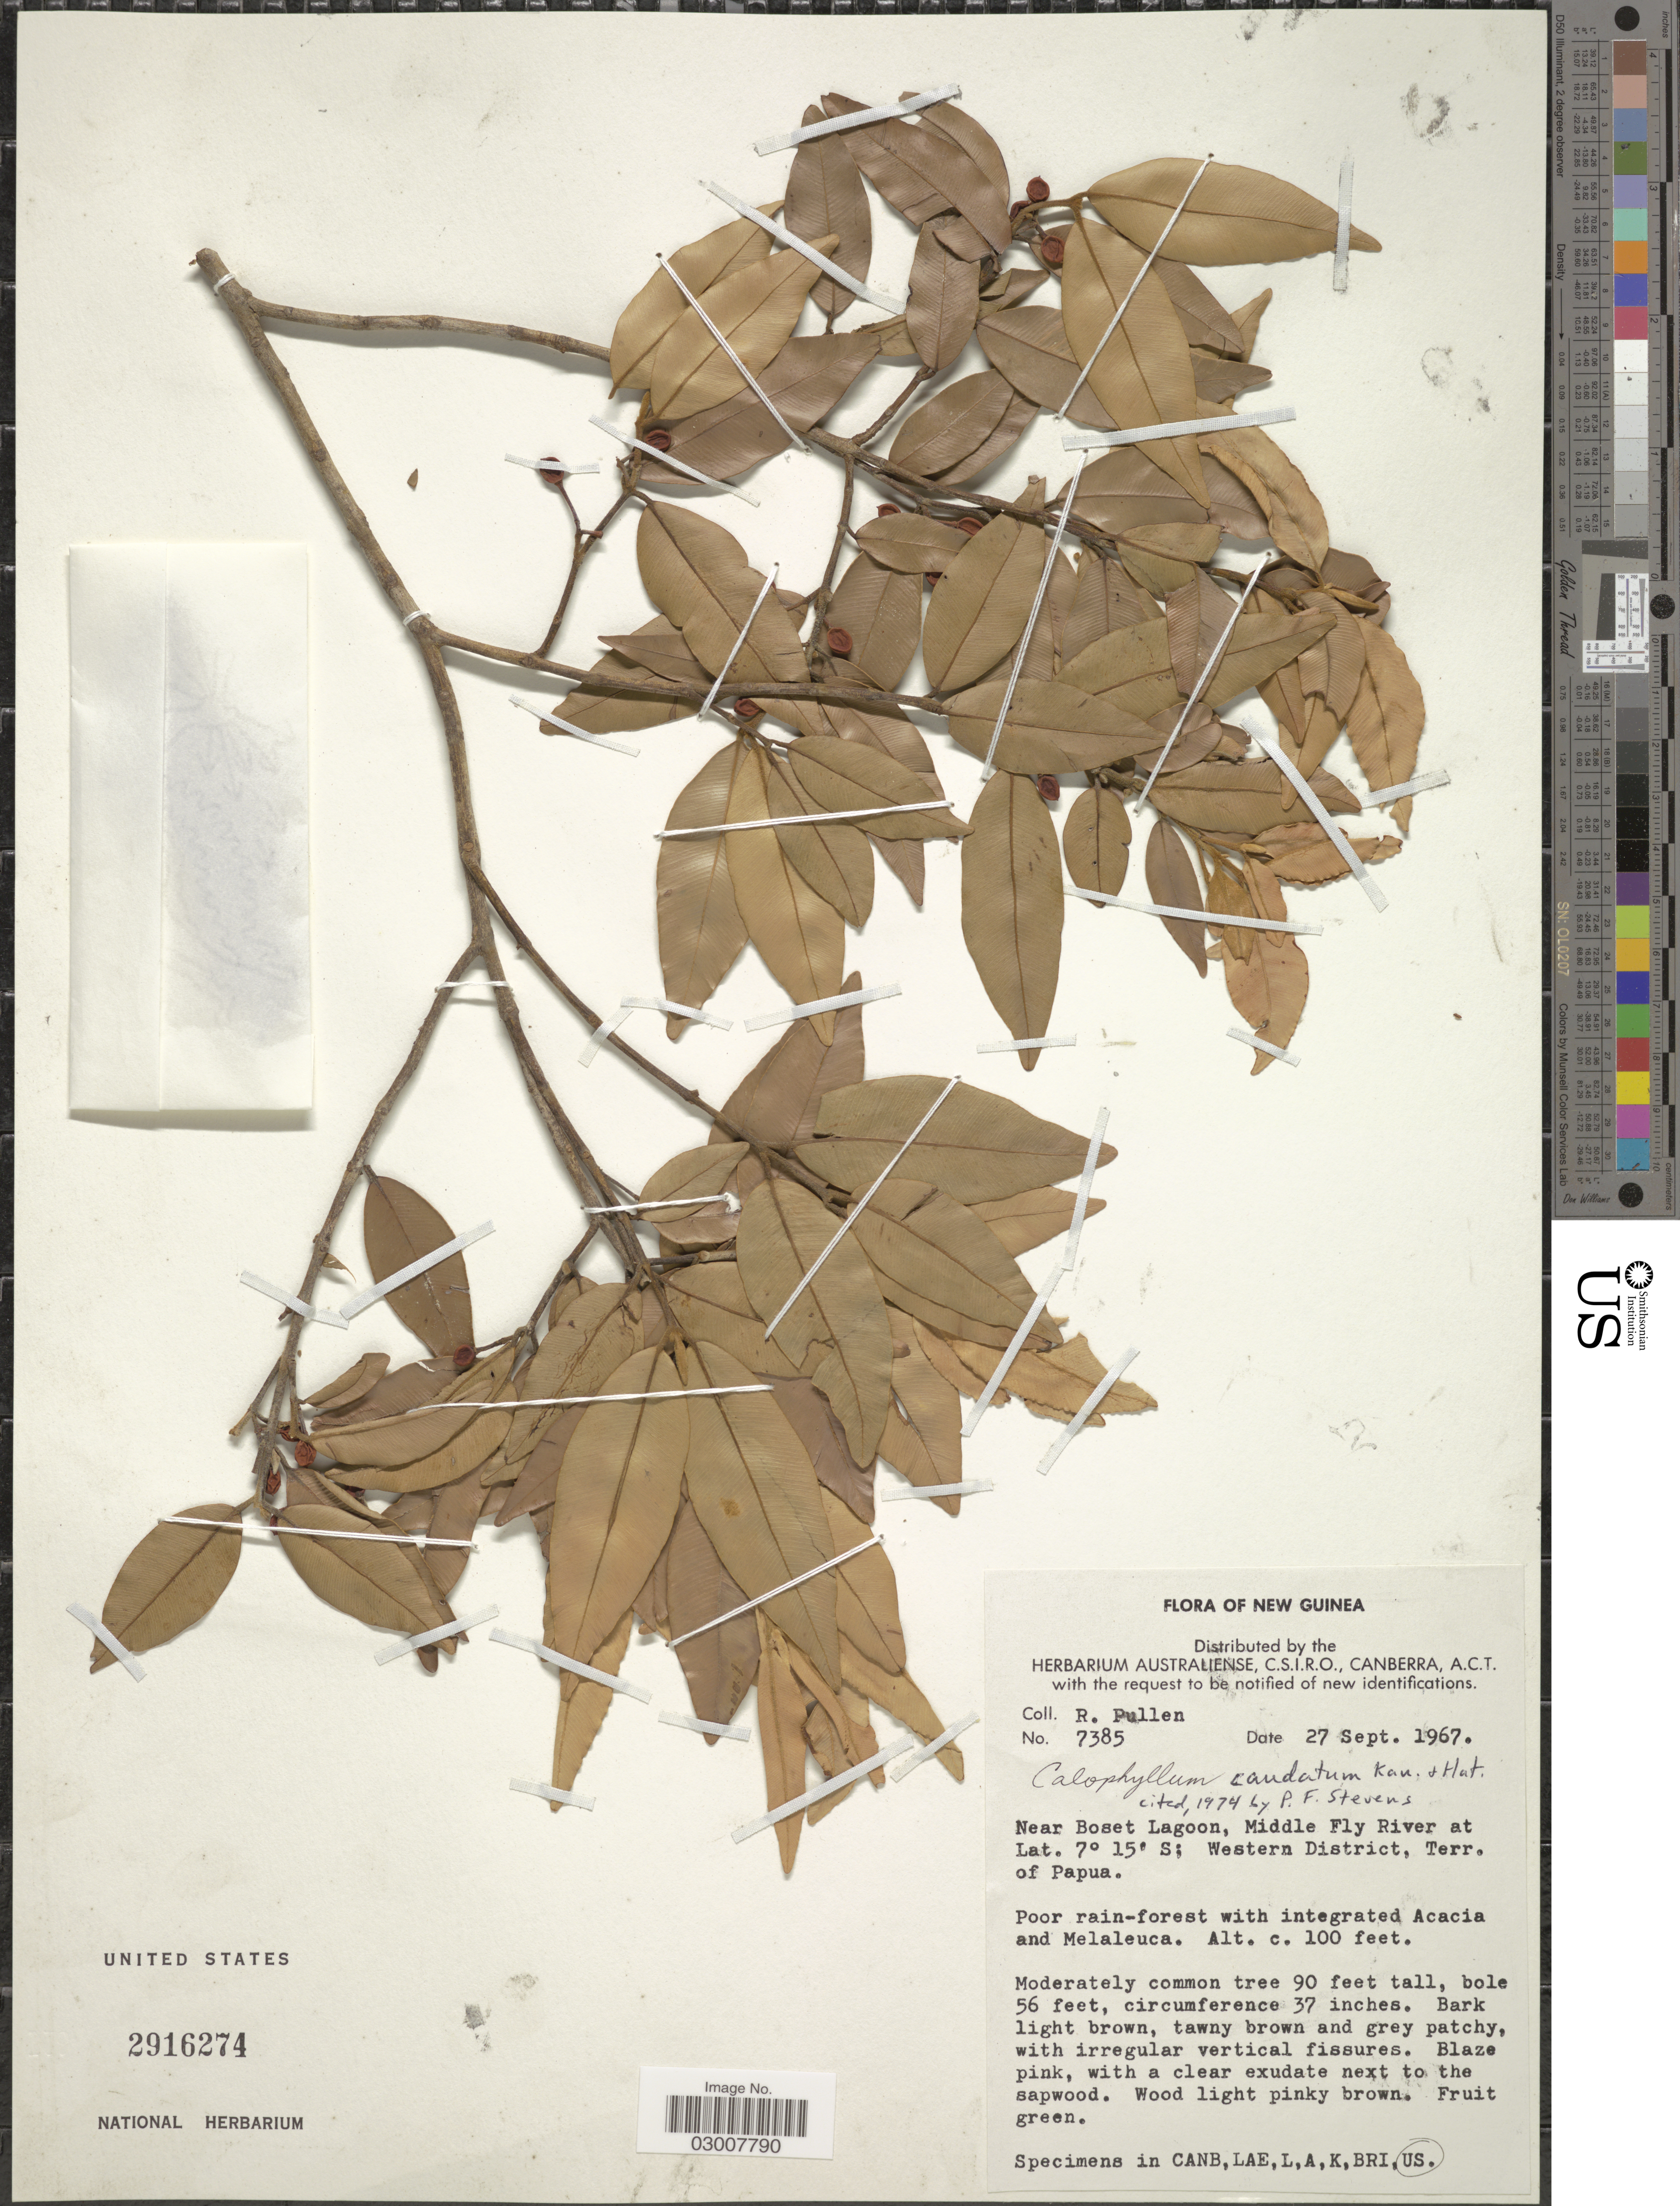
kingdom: Plantae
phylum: Tracheophyta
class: Magnoliopsida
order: Malpighiales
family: Calophyllaceae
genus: Calophyllum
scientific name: Calophyllum caudatum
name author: Kaneh. & Hatus.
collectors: R. Pullen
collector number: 7385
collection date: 1967-09-27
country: Papua New Guinea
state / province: Manus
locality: New Guinea. Near Boset Lagoon, Middle Fly River. Western District, Terr. of Papua.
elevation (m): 30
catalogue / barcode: US 2916274